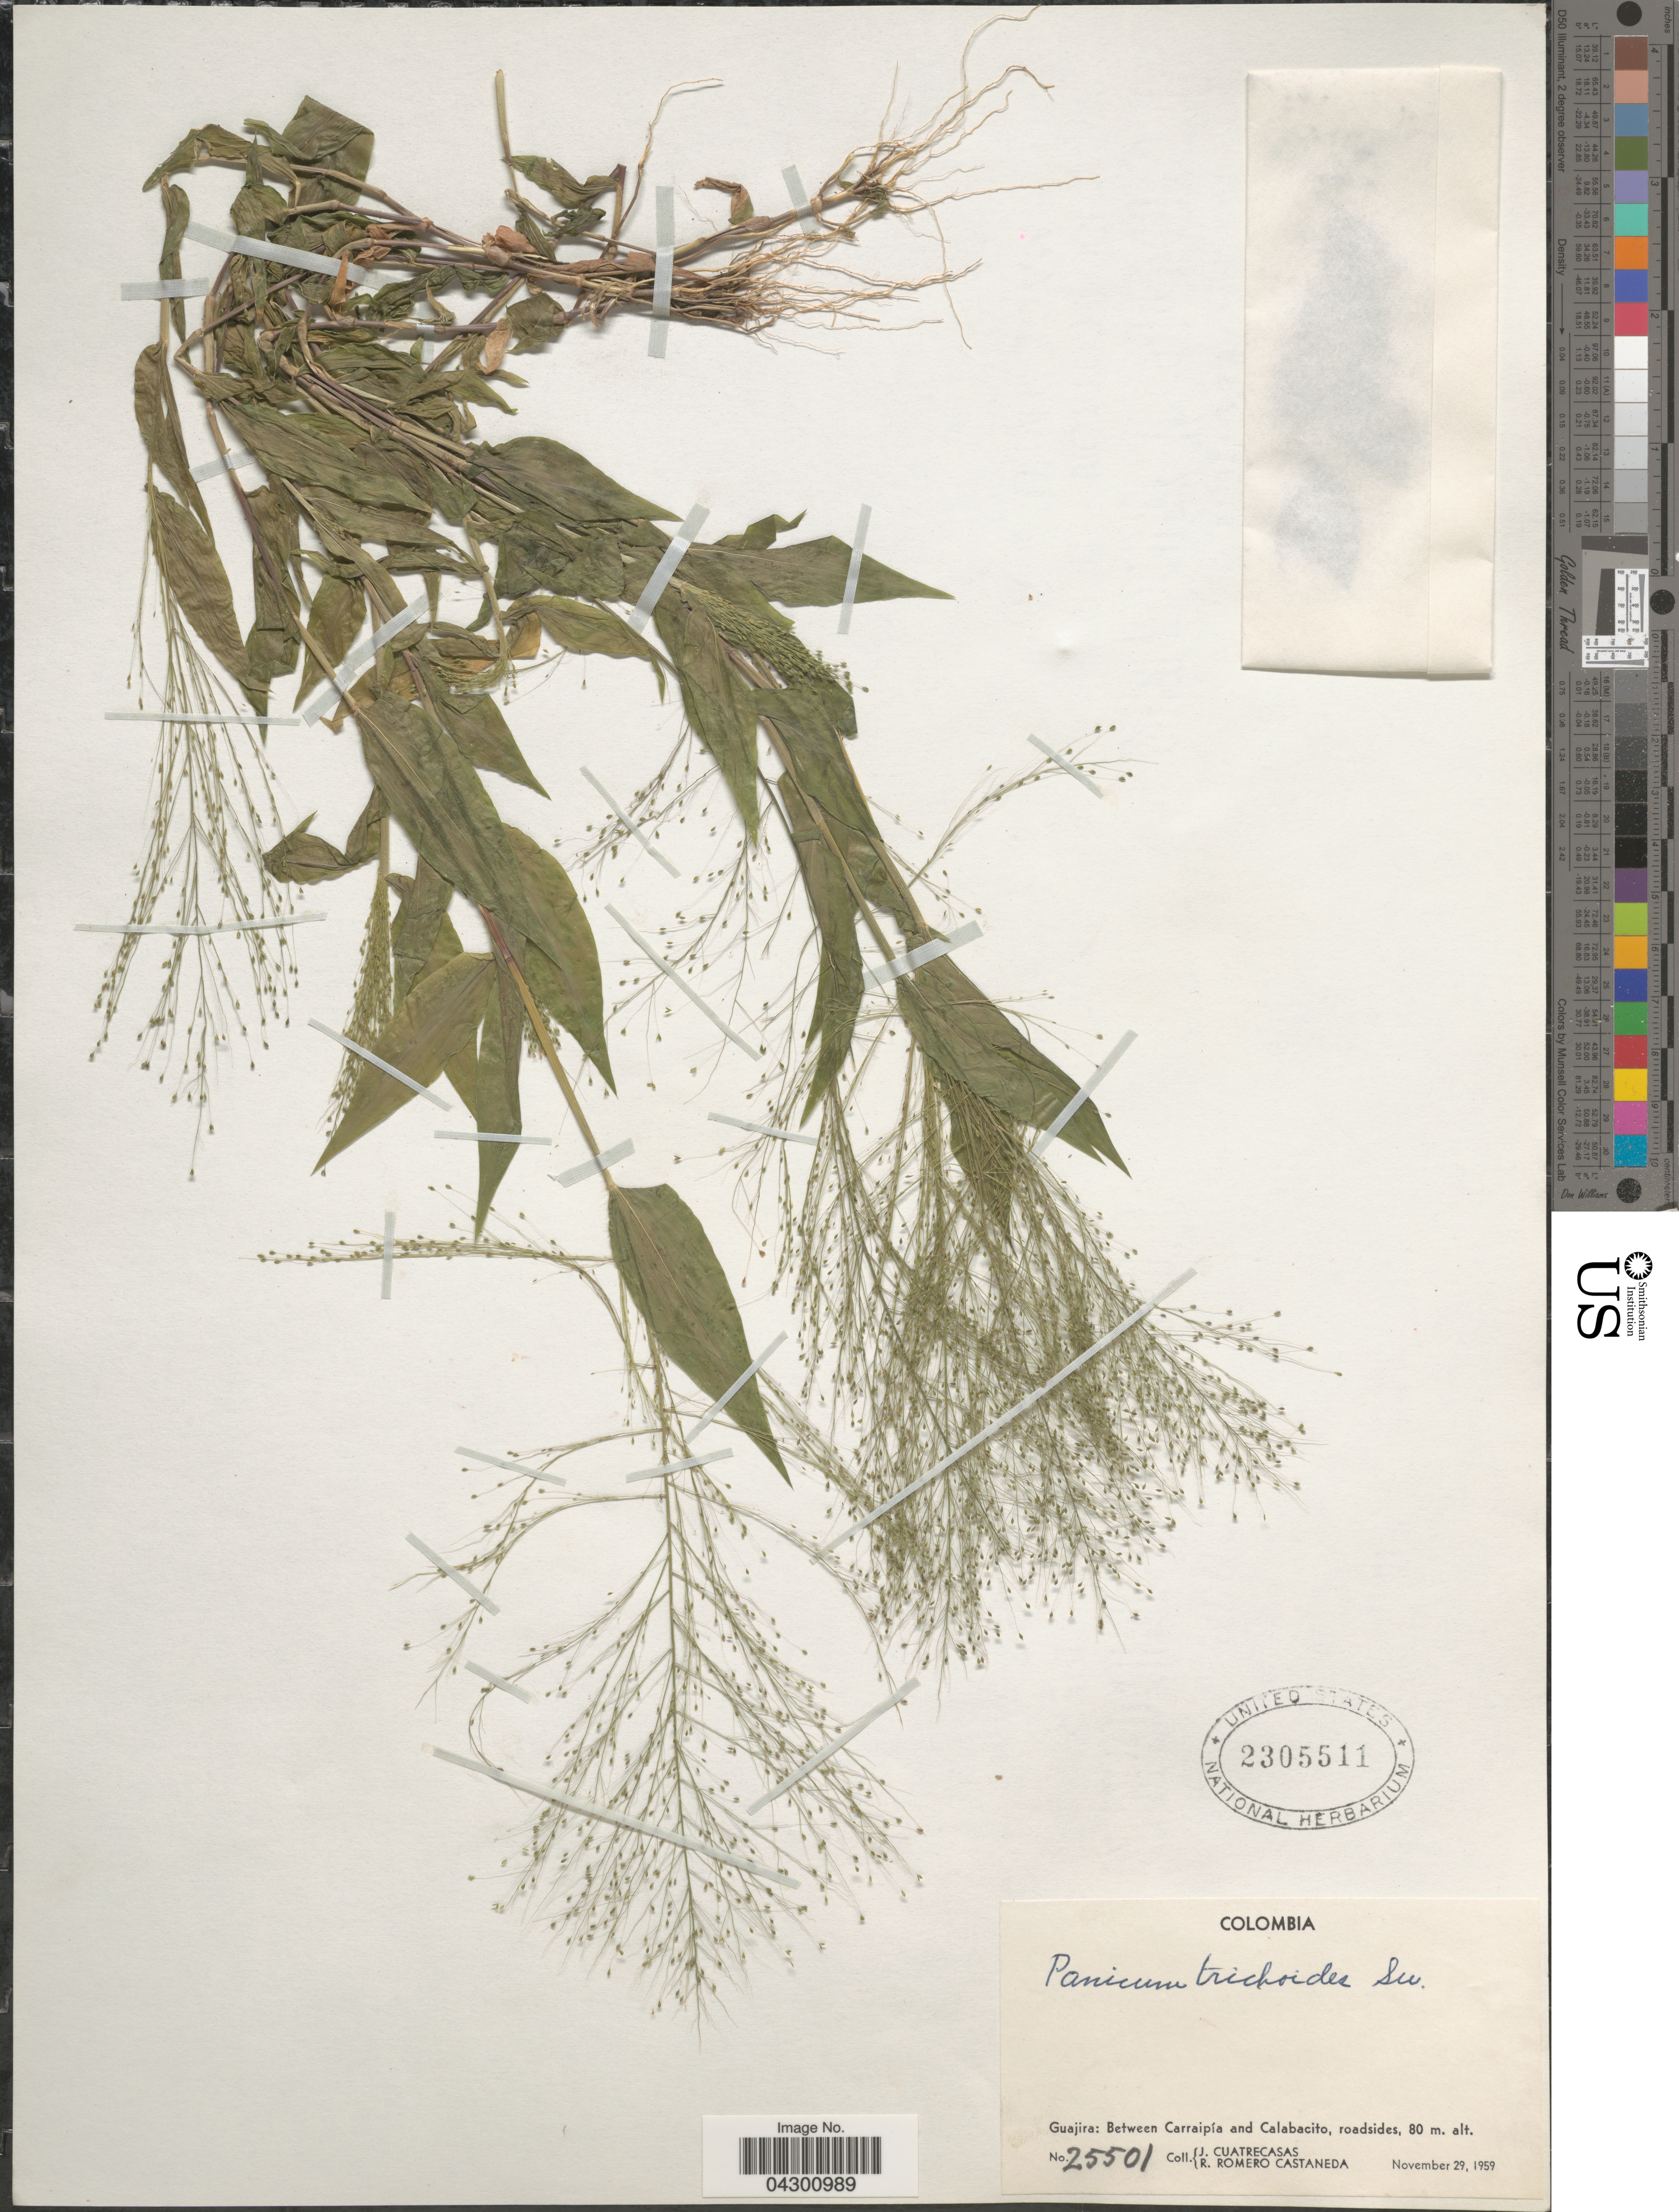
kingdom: Plantae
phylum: Tracheophyta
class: Liliopsida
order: Poales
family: Poaceae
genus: Panicum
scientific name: Panicum trichoides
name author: Sw.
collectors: J. Cuatrecasas & R. Romero Castañeda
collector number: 25501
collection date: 1959-11-29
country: Colombia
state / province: La Guajira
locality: Between Carraipía and Calabacito, roadsides.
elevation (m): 80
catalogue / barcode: US 2305511